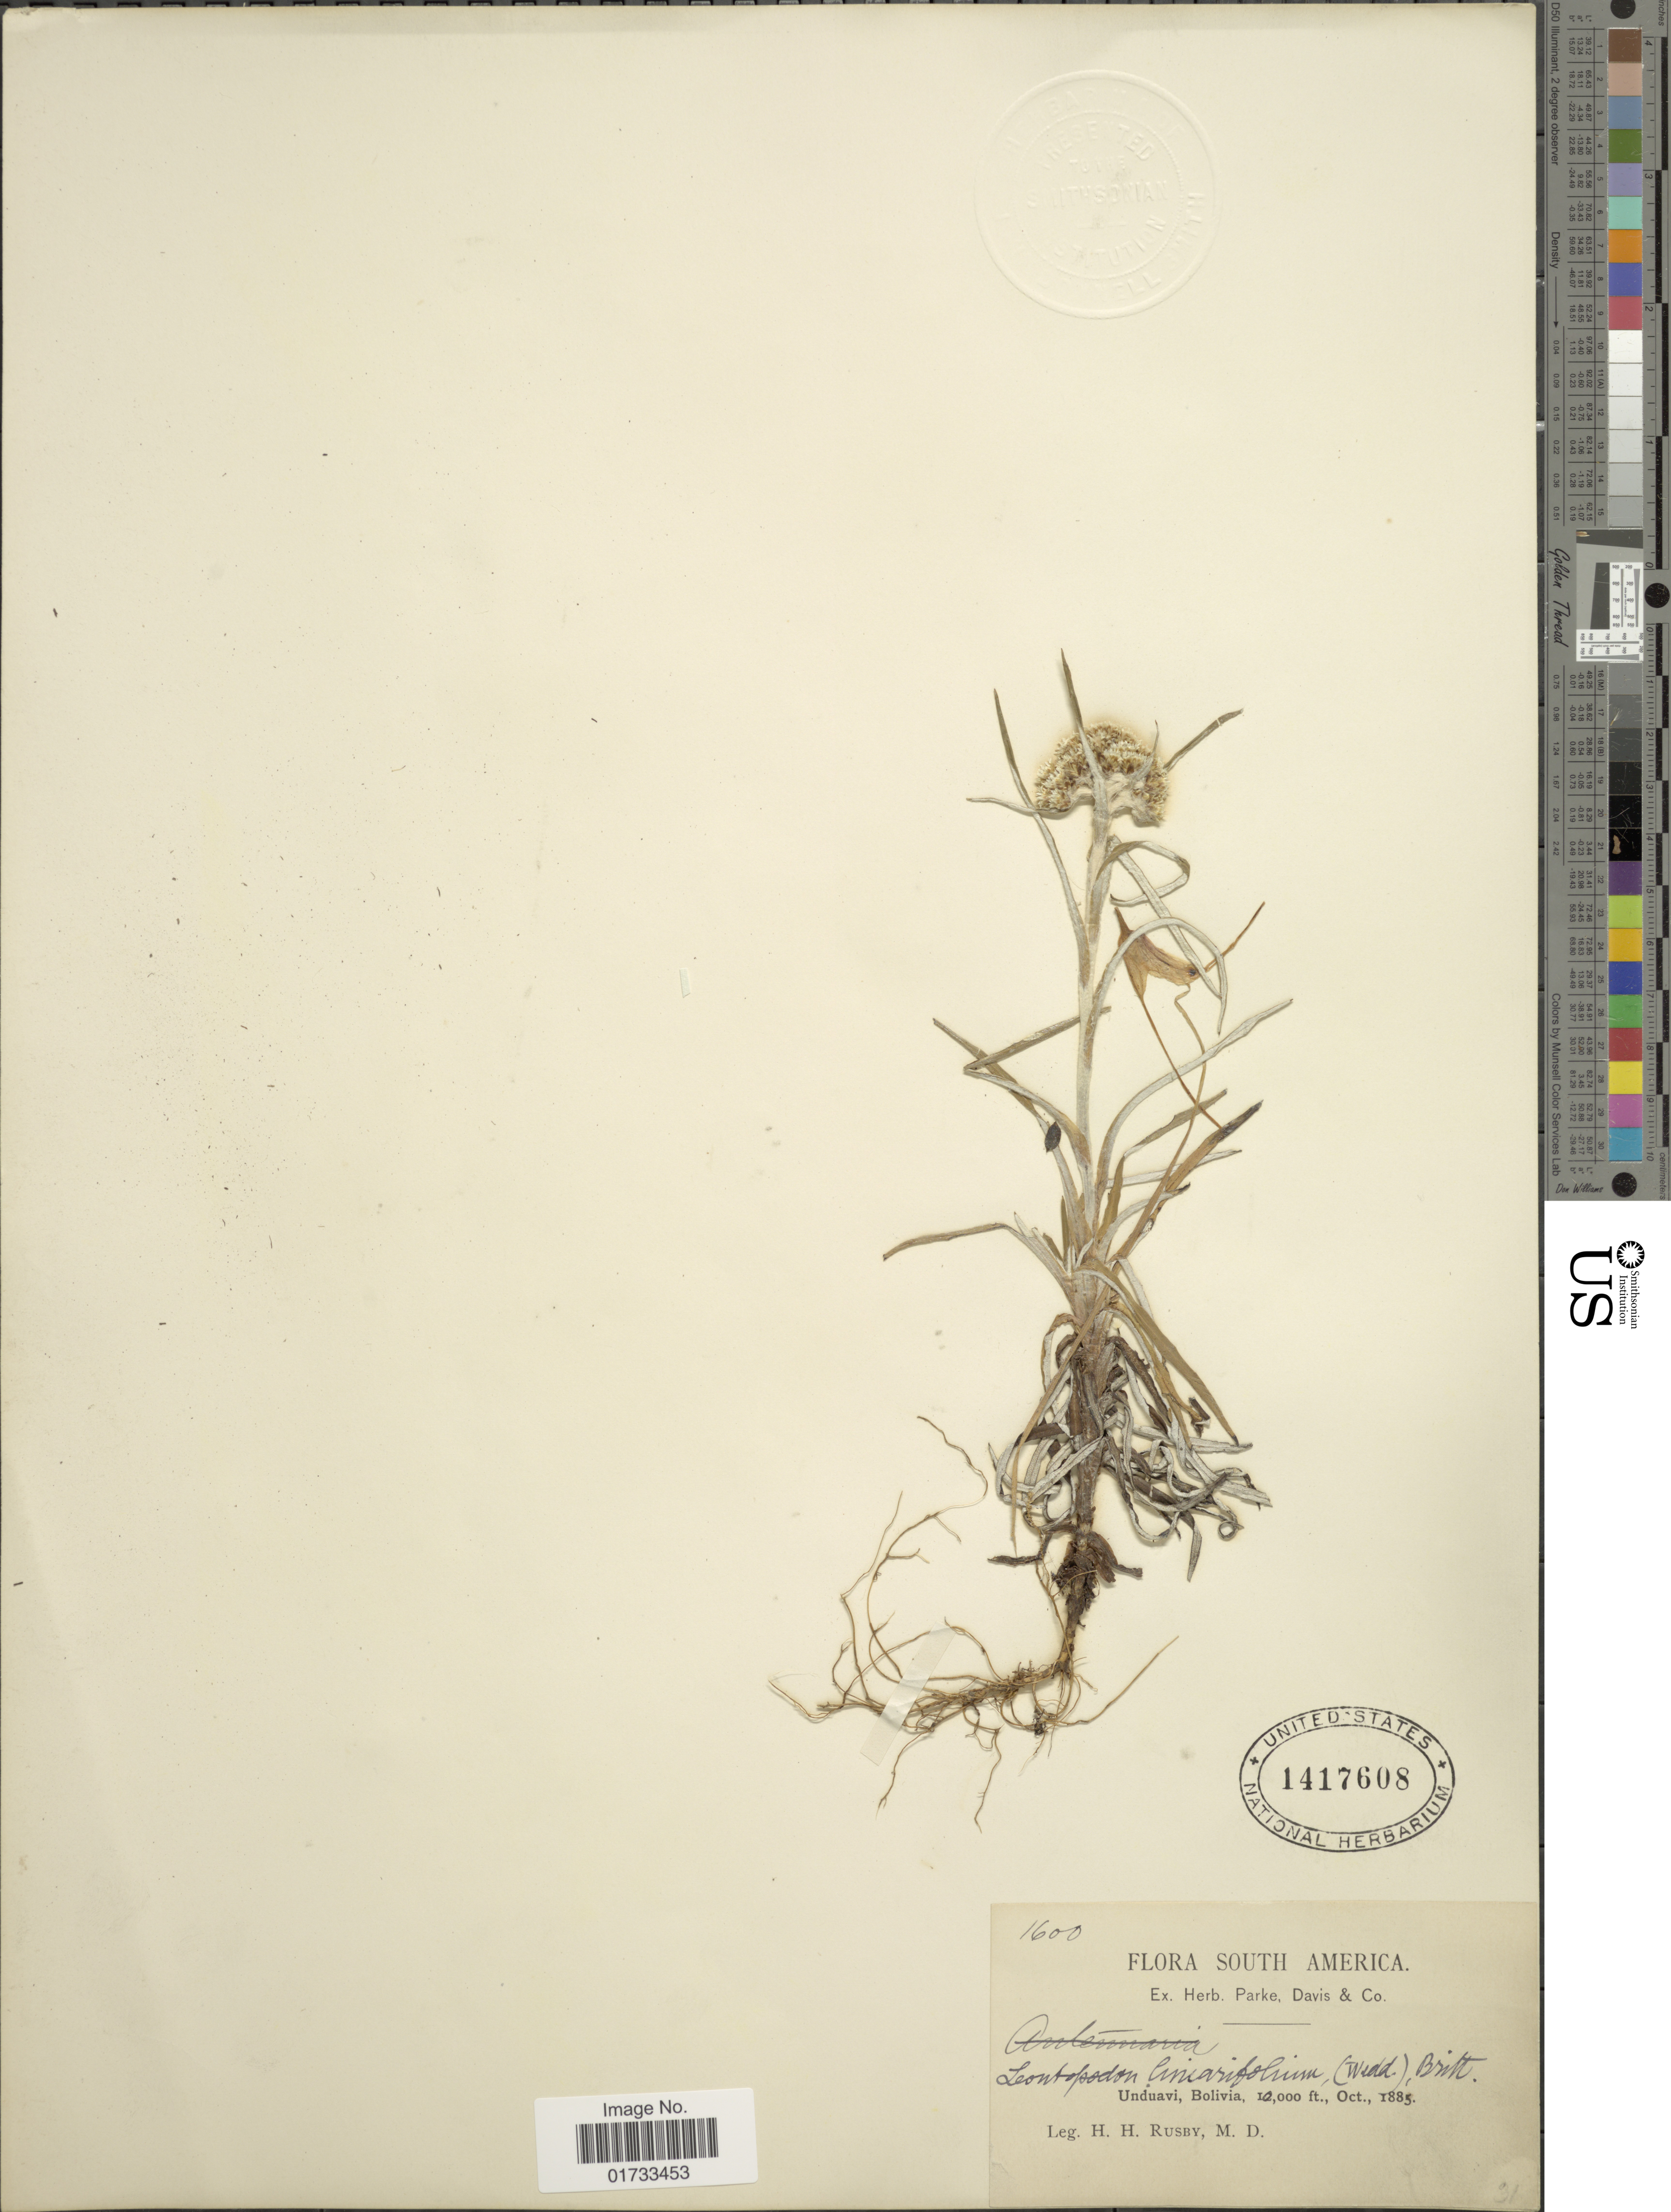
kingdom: Plantae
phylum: Tracheophyta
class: Magnoliopsida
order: Asterales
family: Asteraceae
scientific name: Hypserion boliviense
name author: G.L. Nesom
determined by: Nesom, Guy L.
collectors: H. H. Rusby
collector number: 1600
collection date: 1885-10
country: Bolivia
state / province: La Paz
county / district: Nor Yungas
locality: Unduavi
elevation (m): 3048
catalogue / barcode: US 1417608